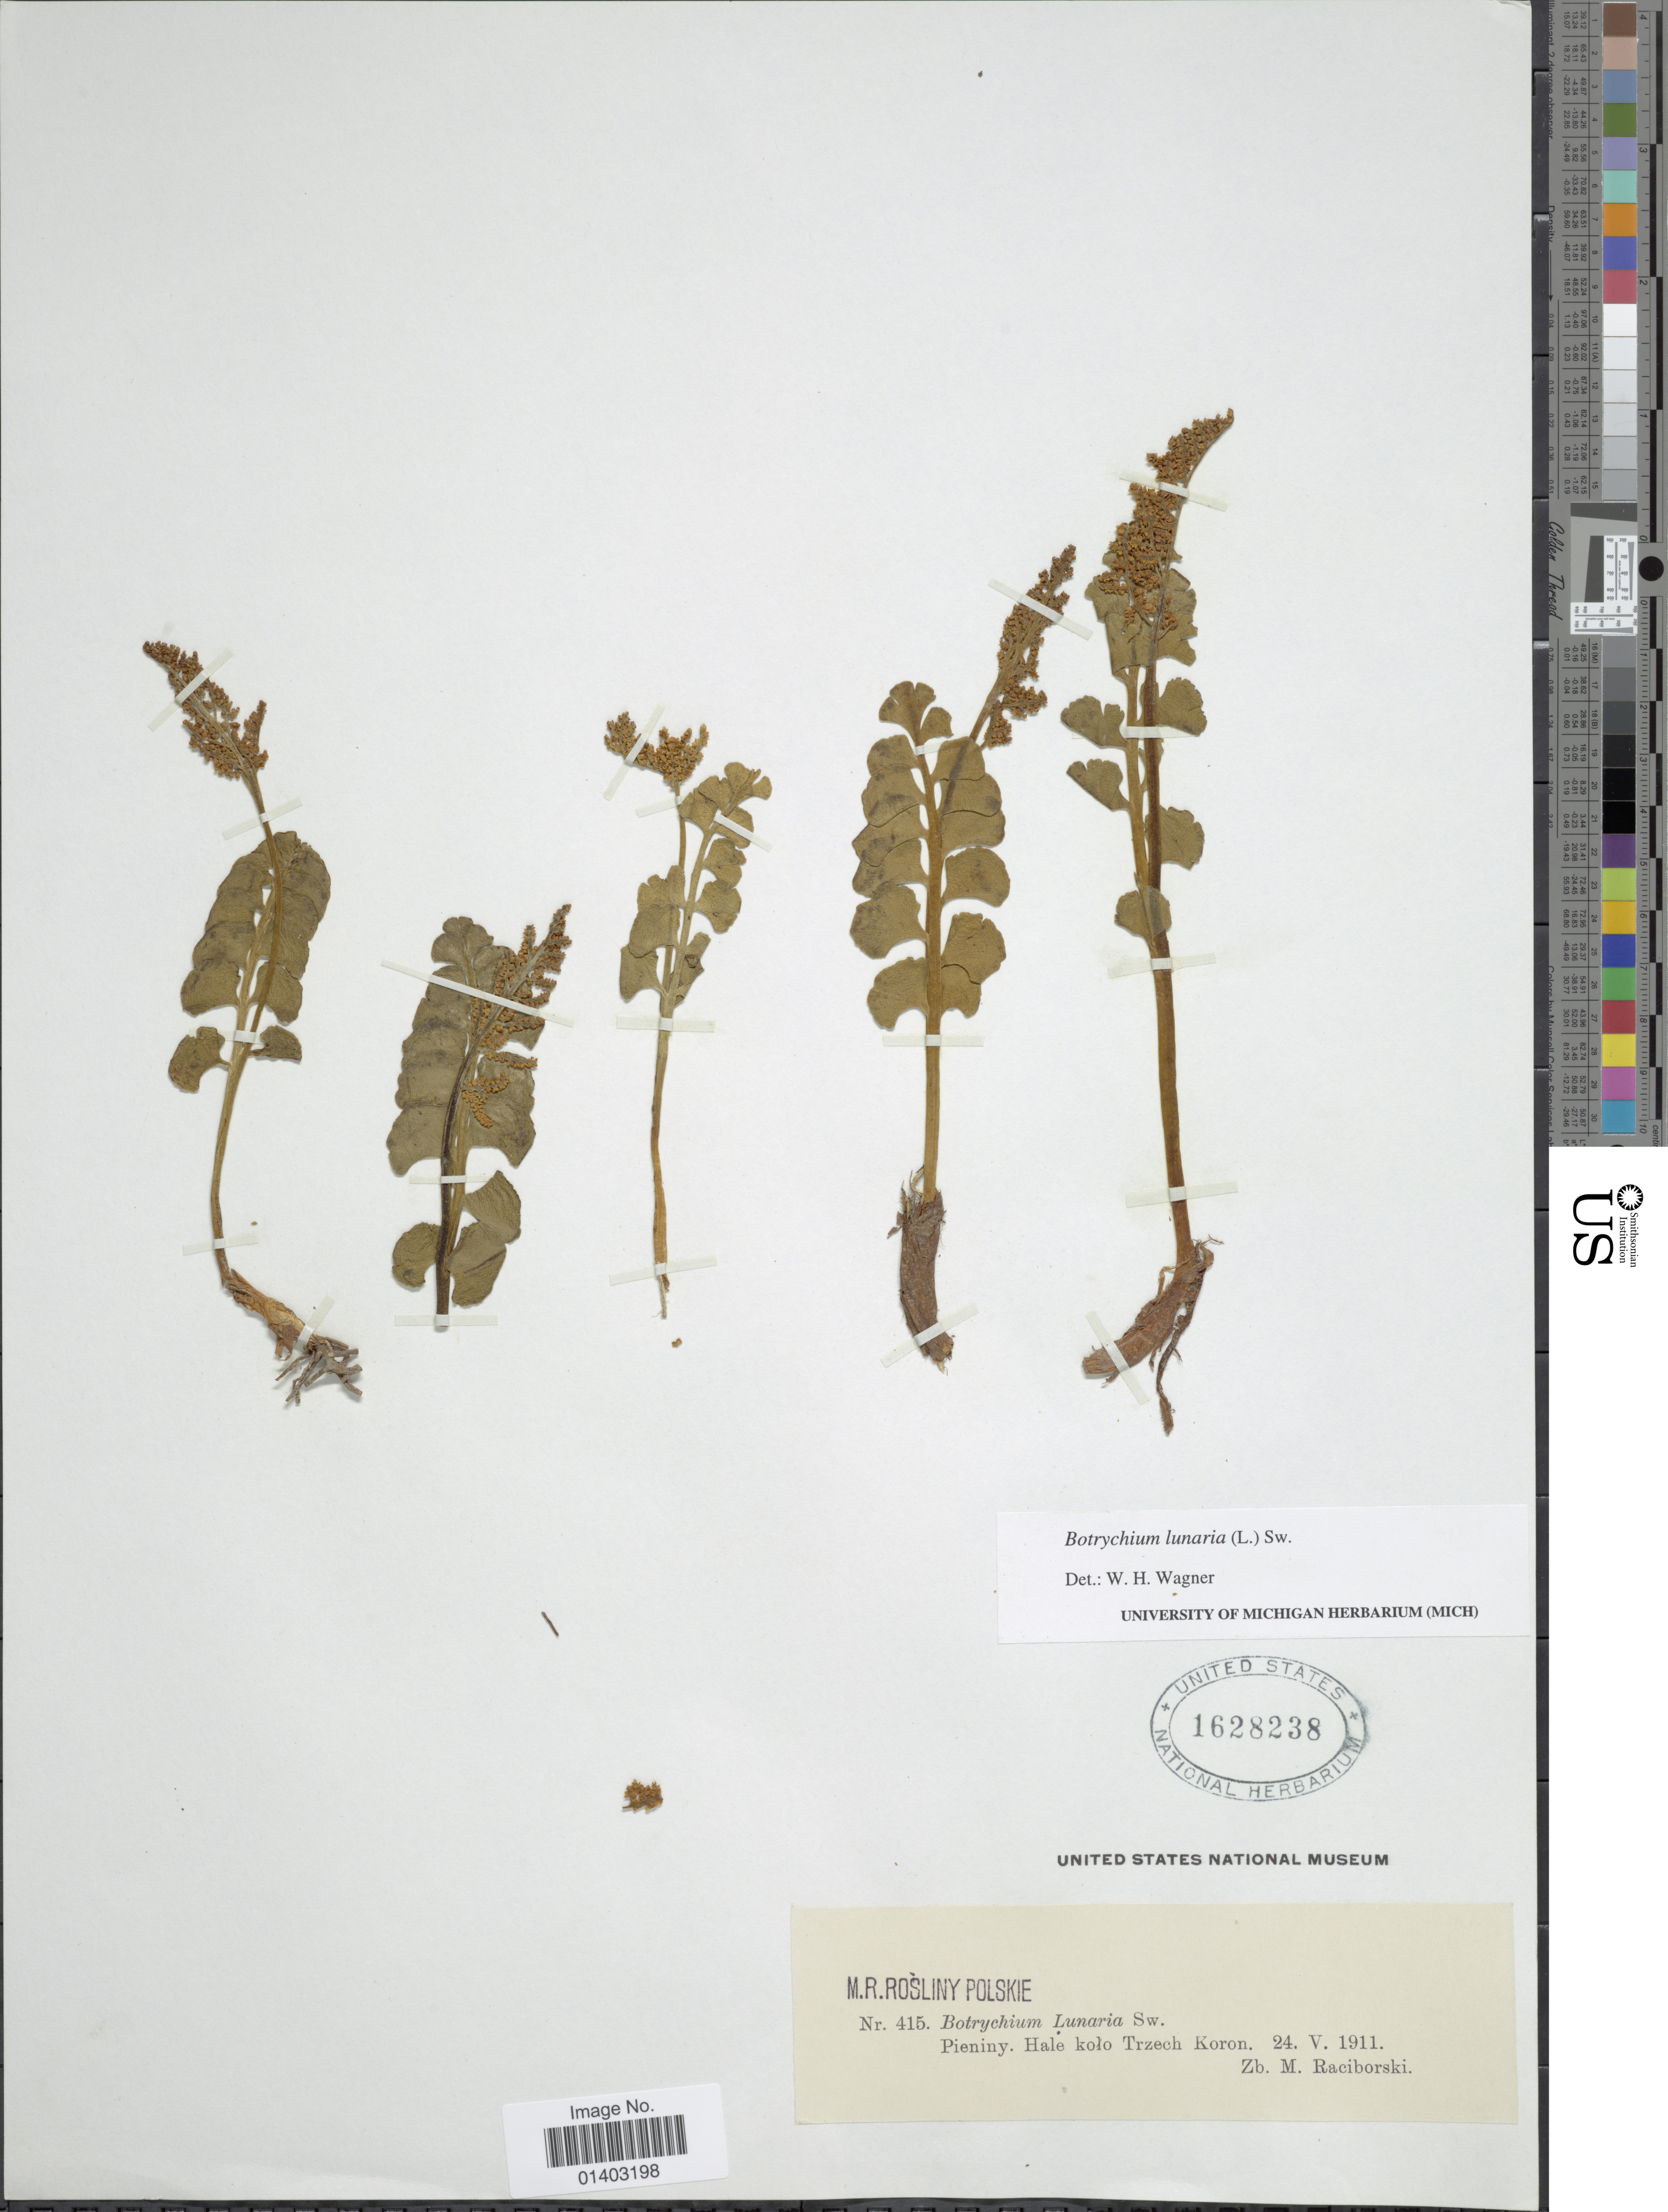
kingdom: Plantae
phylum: Tracheophyta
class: Polypodiopsida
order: Ophioglossales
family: Ophioglossaceae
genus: Botrychium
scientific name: Botrychium lunaria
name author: (L.) Sw.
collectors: Z. Raciborski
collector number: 415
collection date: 1911-05-24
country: Poland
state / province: Malopolskie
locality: Pieniny, Hale kolo Trzech Koron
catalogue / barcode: US 1628238